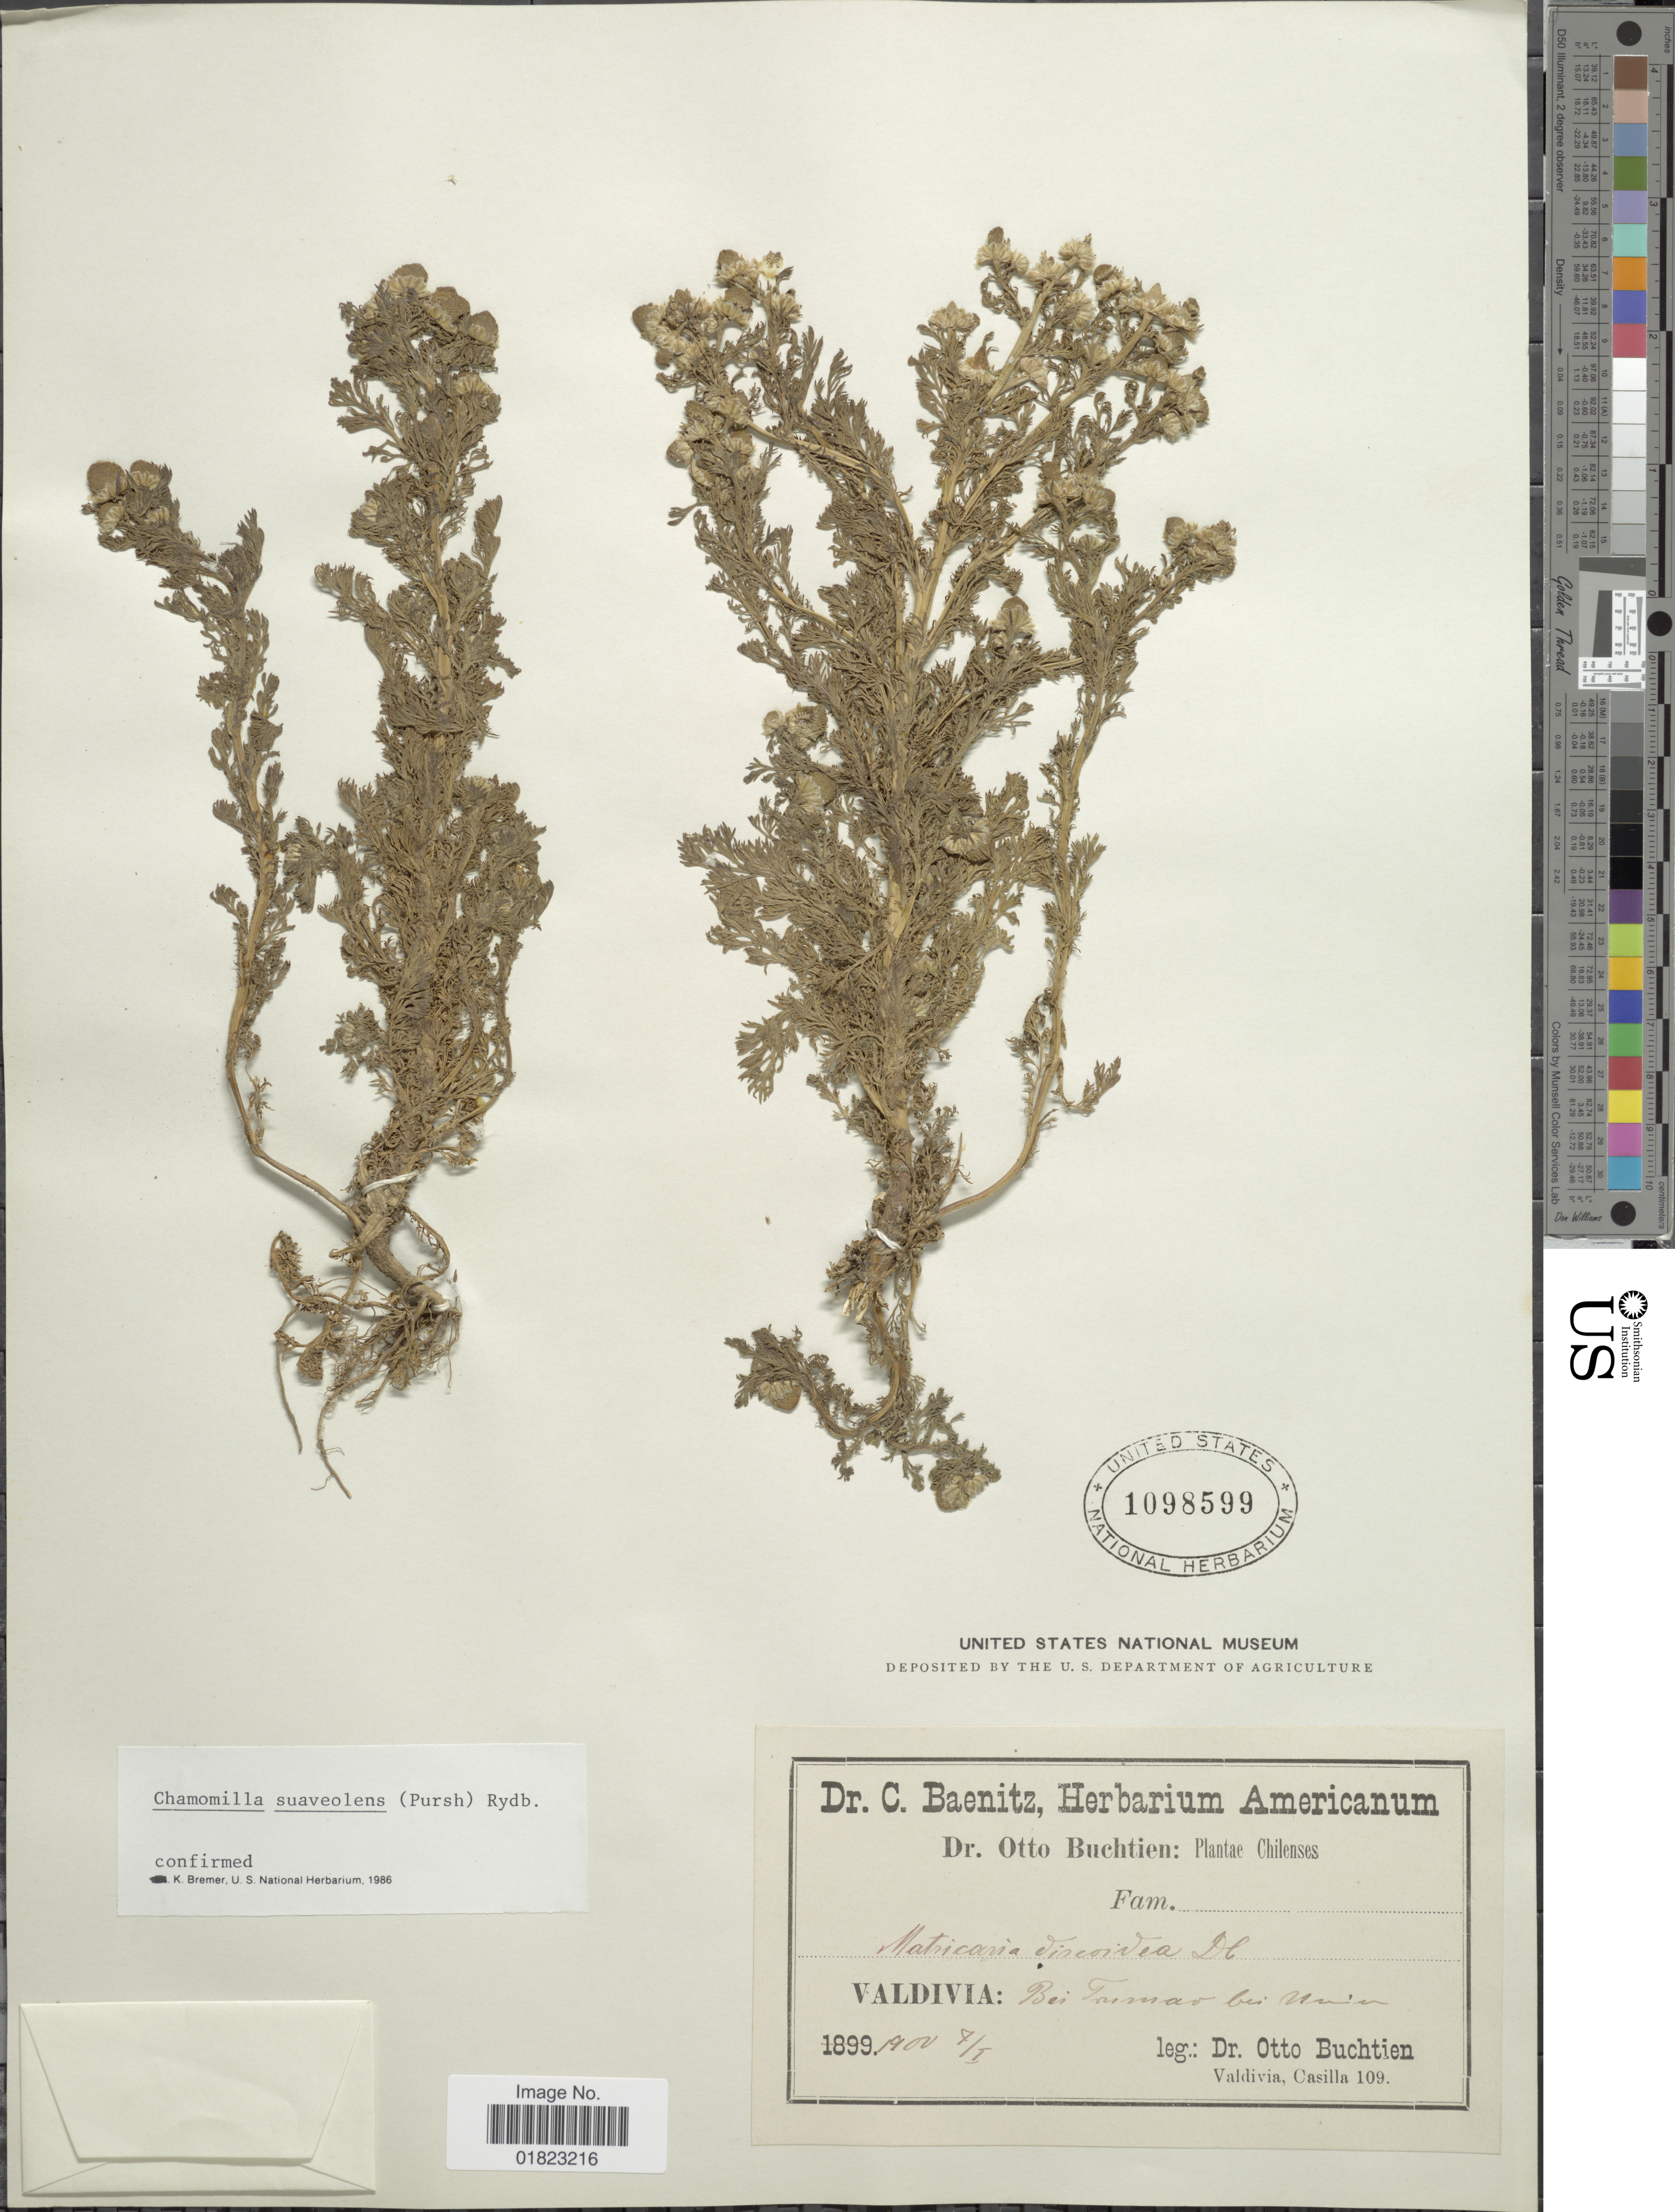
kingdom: Plantae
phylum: Tracheophyta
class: Magnoliopsida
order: Asterales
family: Asteraceae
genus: Matricaria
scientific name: Matricaria matricarioides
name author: (Less.) Porter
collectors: O. Buchtien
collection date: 1900-01-07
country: Chile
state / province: Los Ríos (XIV)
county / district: Valdivia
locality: Trumao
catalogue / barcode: US 1098599